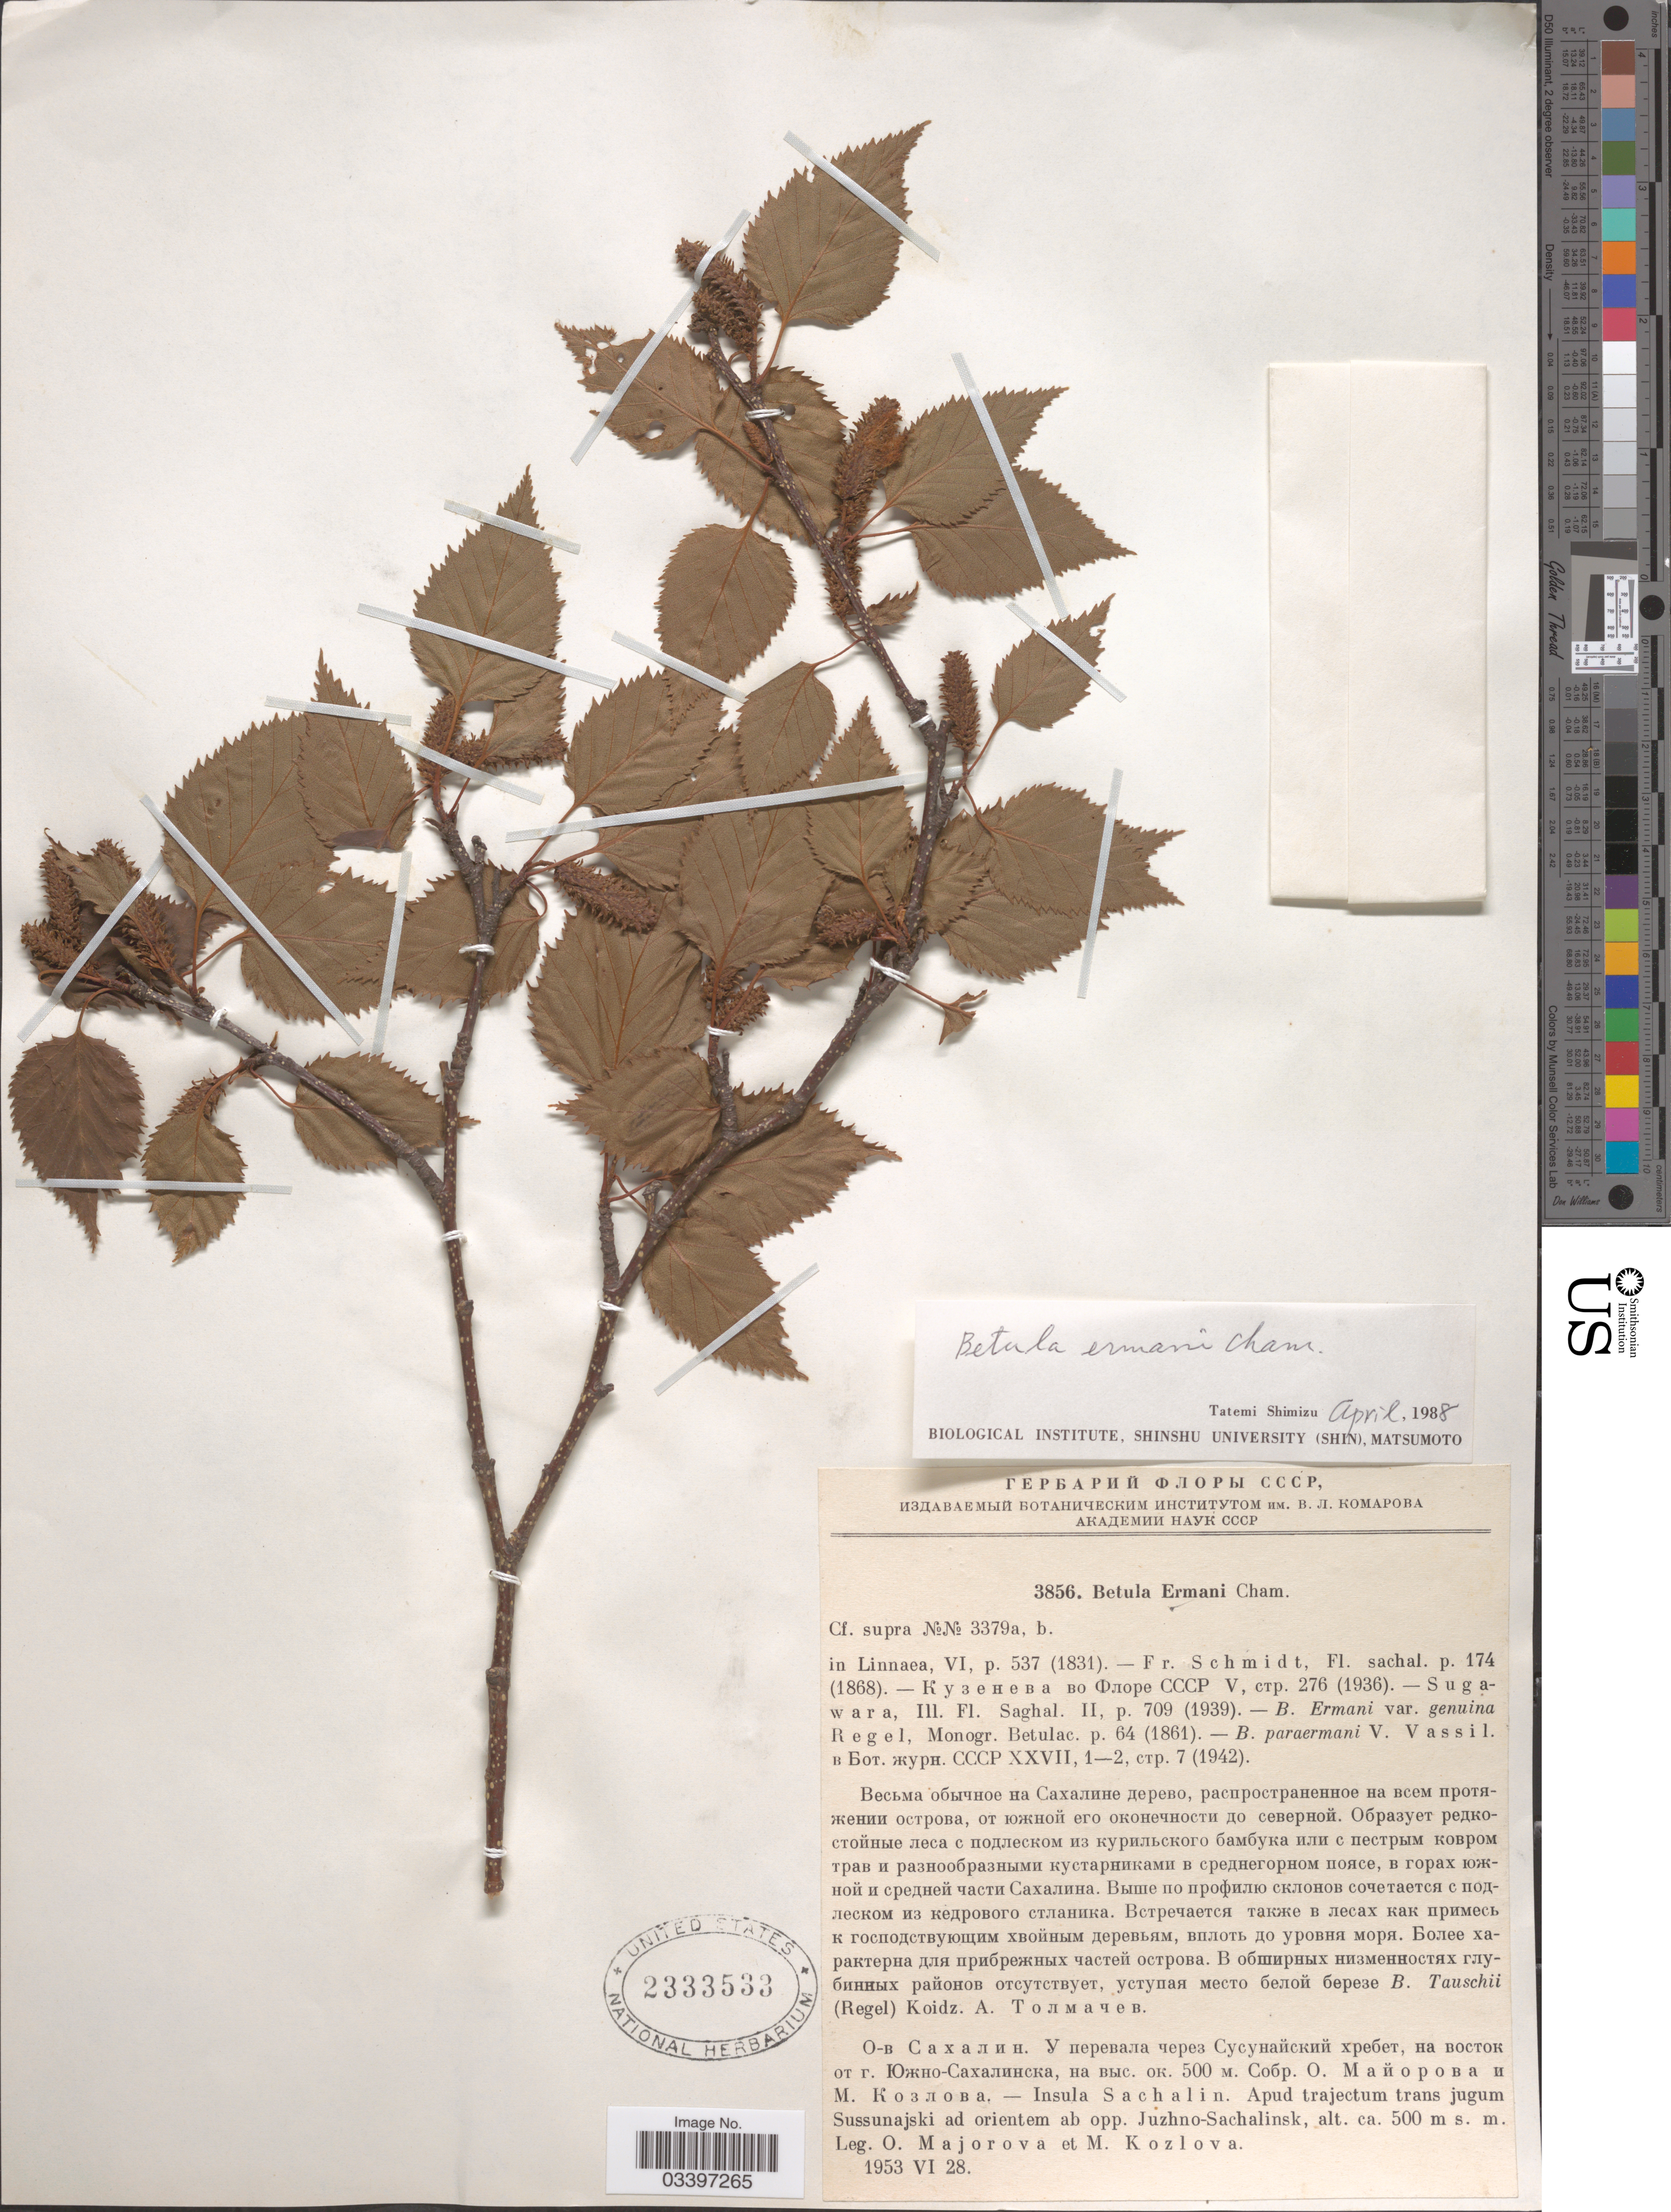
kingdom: Plantae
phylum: Tracheophyta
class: Magnoliopsida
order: Fagales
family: Betulaceae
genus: Betula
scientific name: Betula ermanii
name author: Cham.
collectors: O. Majorova & M. Kozlova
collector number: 3856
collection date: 1953-06-28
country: Russian Federation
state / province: Sakhalin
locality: Insula Sachalin. Apud trajectum trans jugum Sussunajski ad orientem ab opp. Juzhno-Sachalinsk.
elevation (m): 500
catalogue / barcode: US 2333533